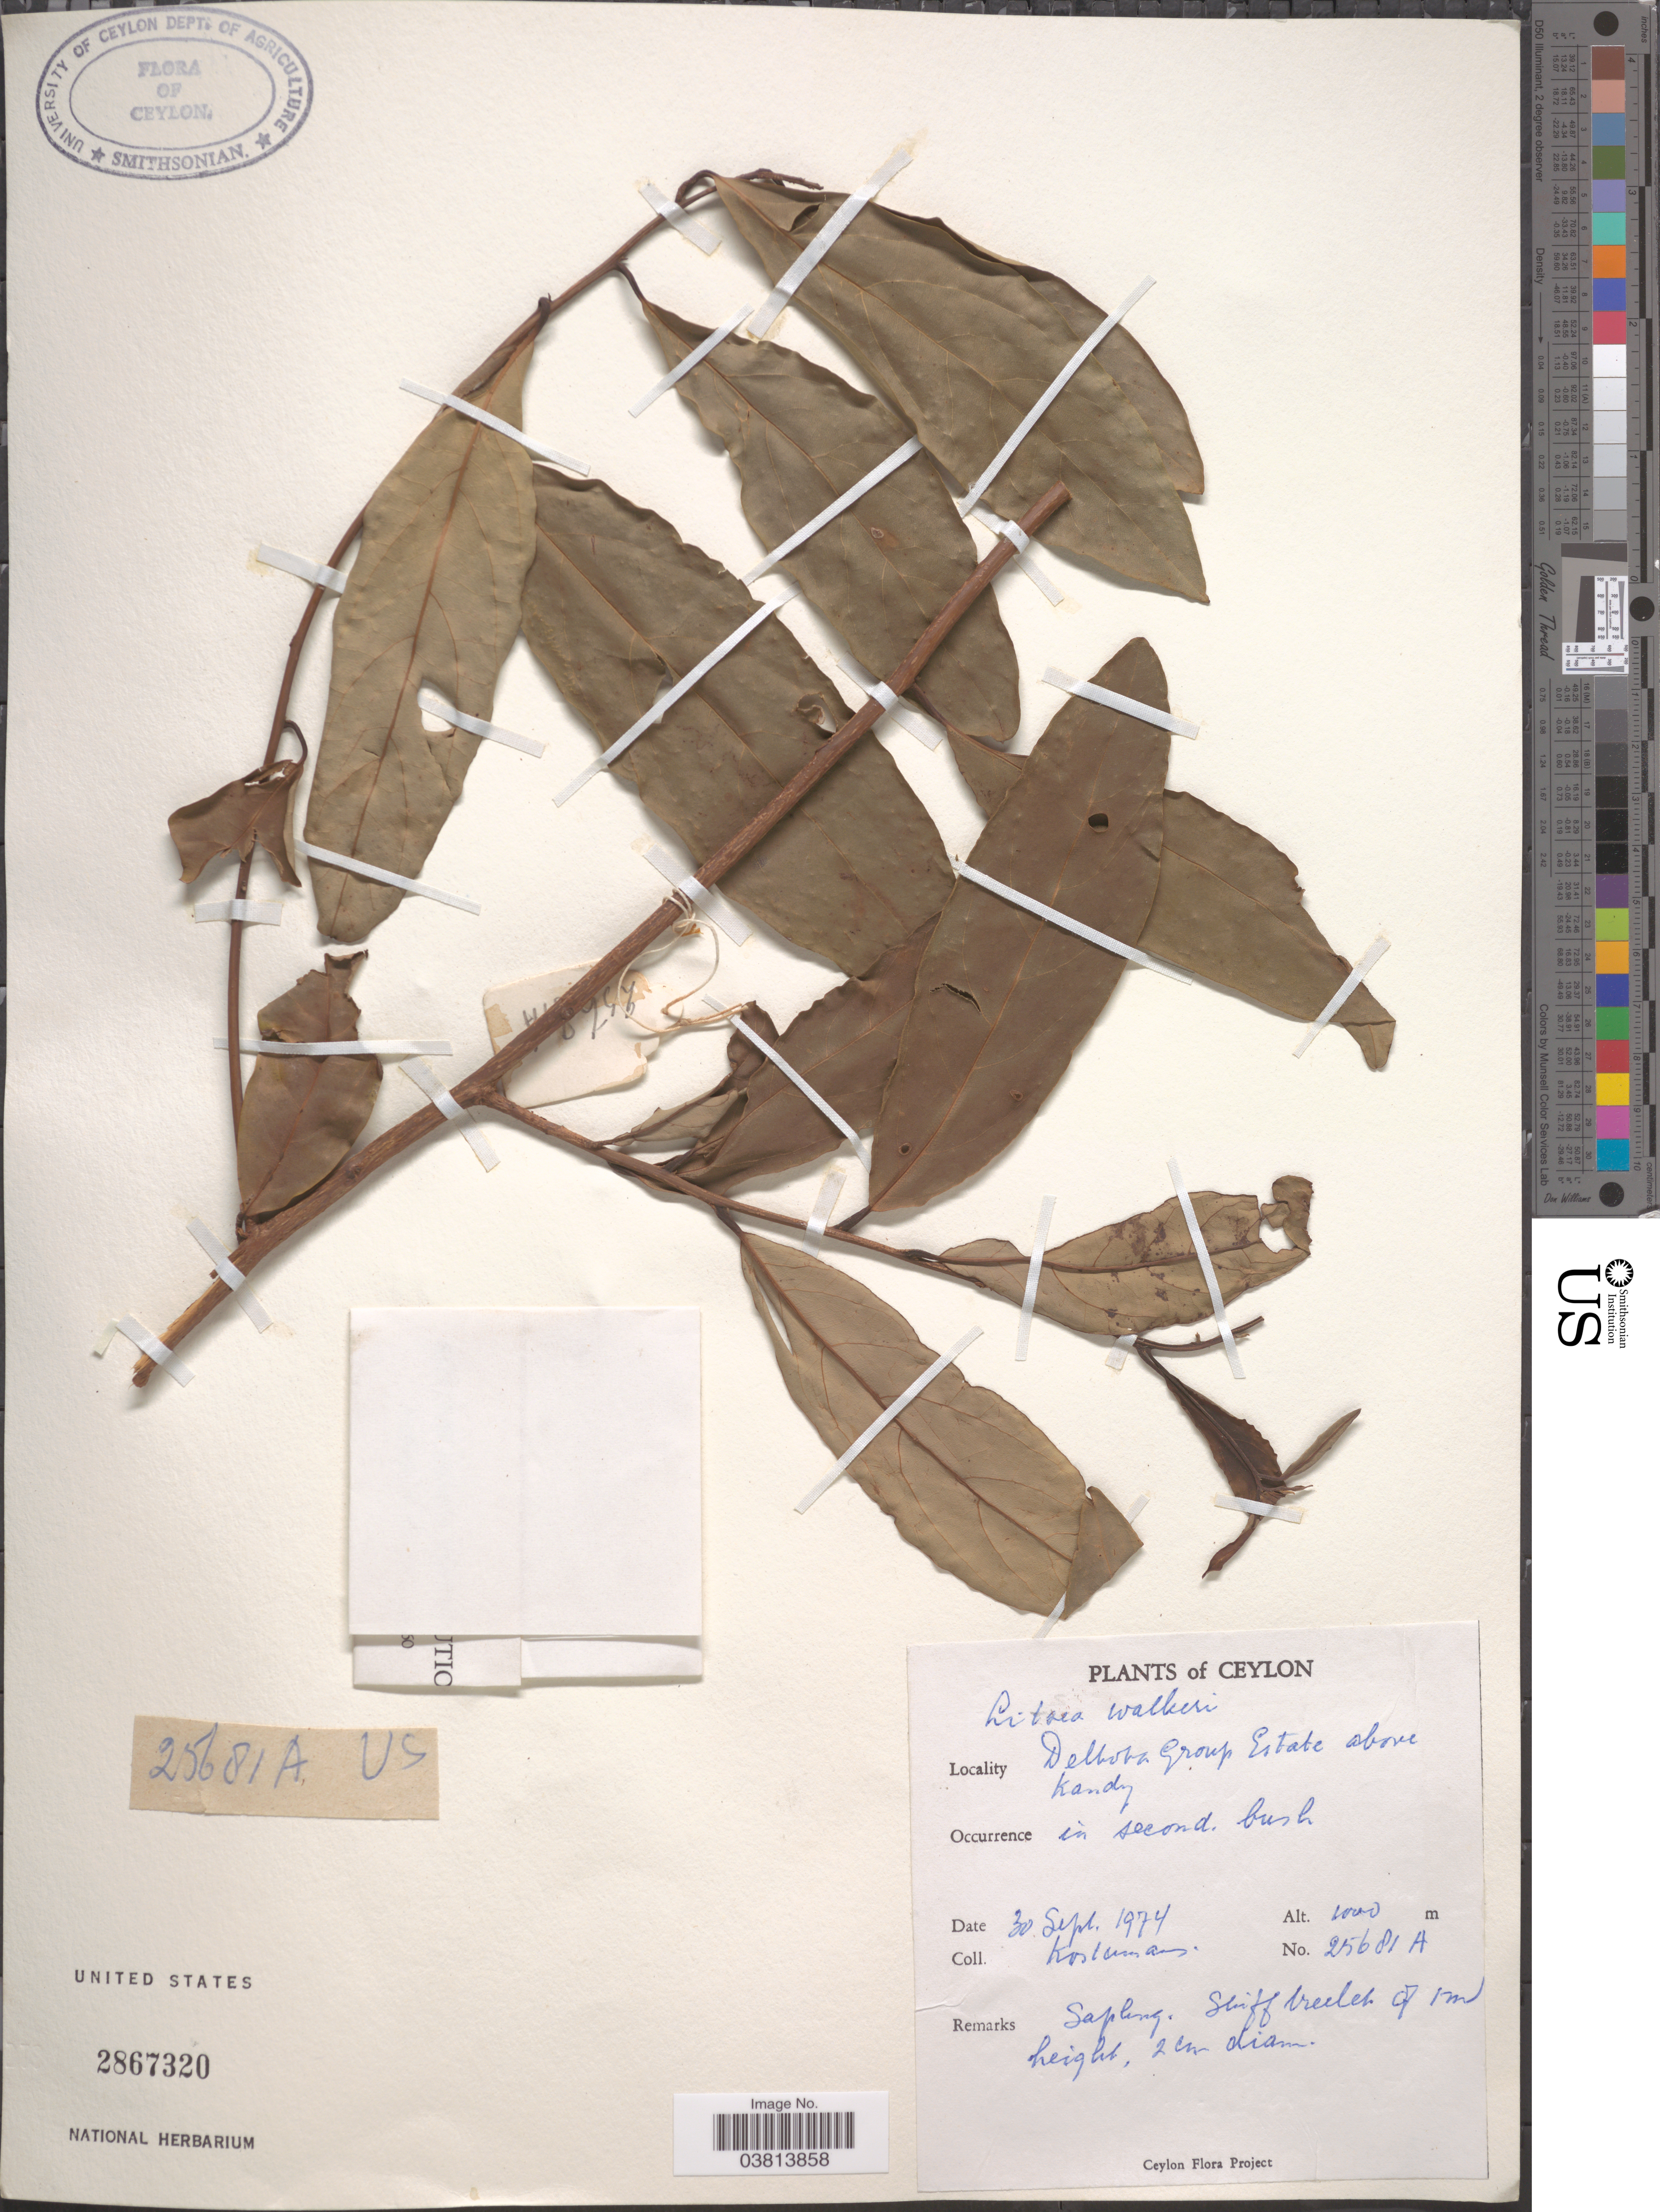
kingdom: Plantae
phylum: Tracheophyta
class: Magnoliopsida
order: Laurales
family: Lauraceae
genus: Litsea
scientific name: Litsea walkeri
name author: (Meisn.) Trimen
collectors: Kostermans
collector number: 25681A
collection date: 1974-09-30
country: Sri Lanka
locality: Ceylon. Delbota Group Estate above Kandy.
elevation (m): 1000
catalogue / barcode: US 2867320